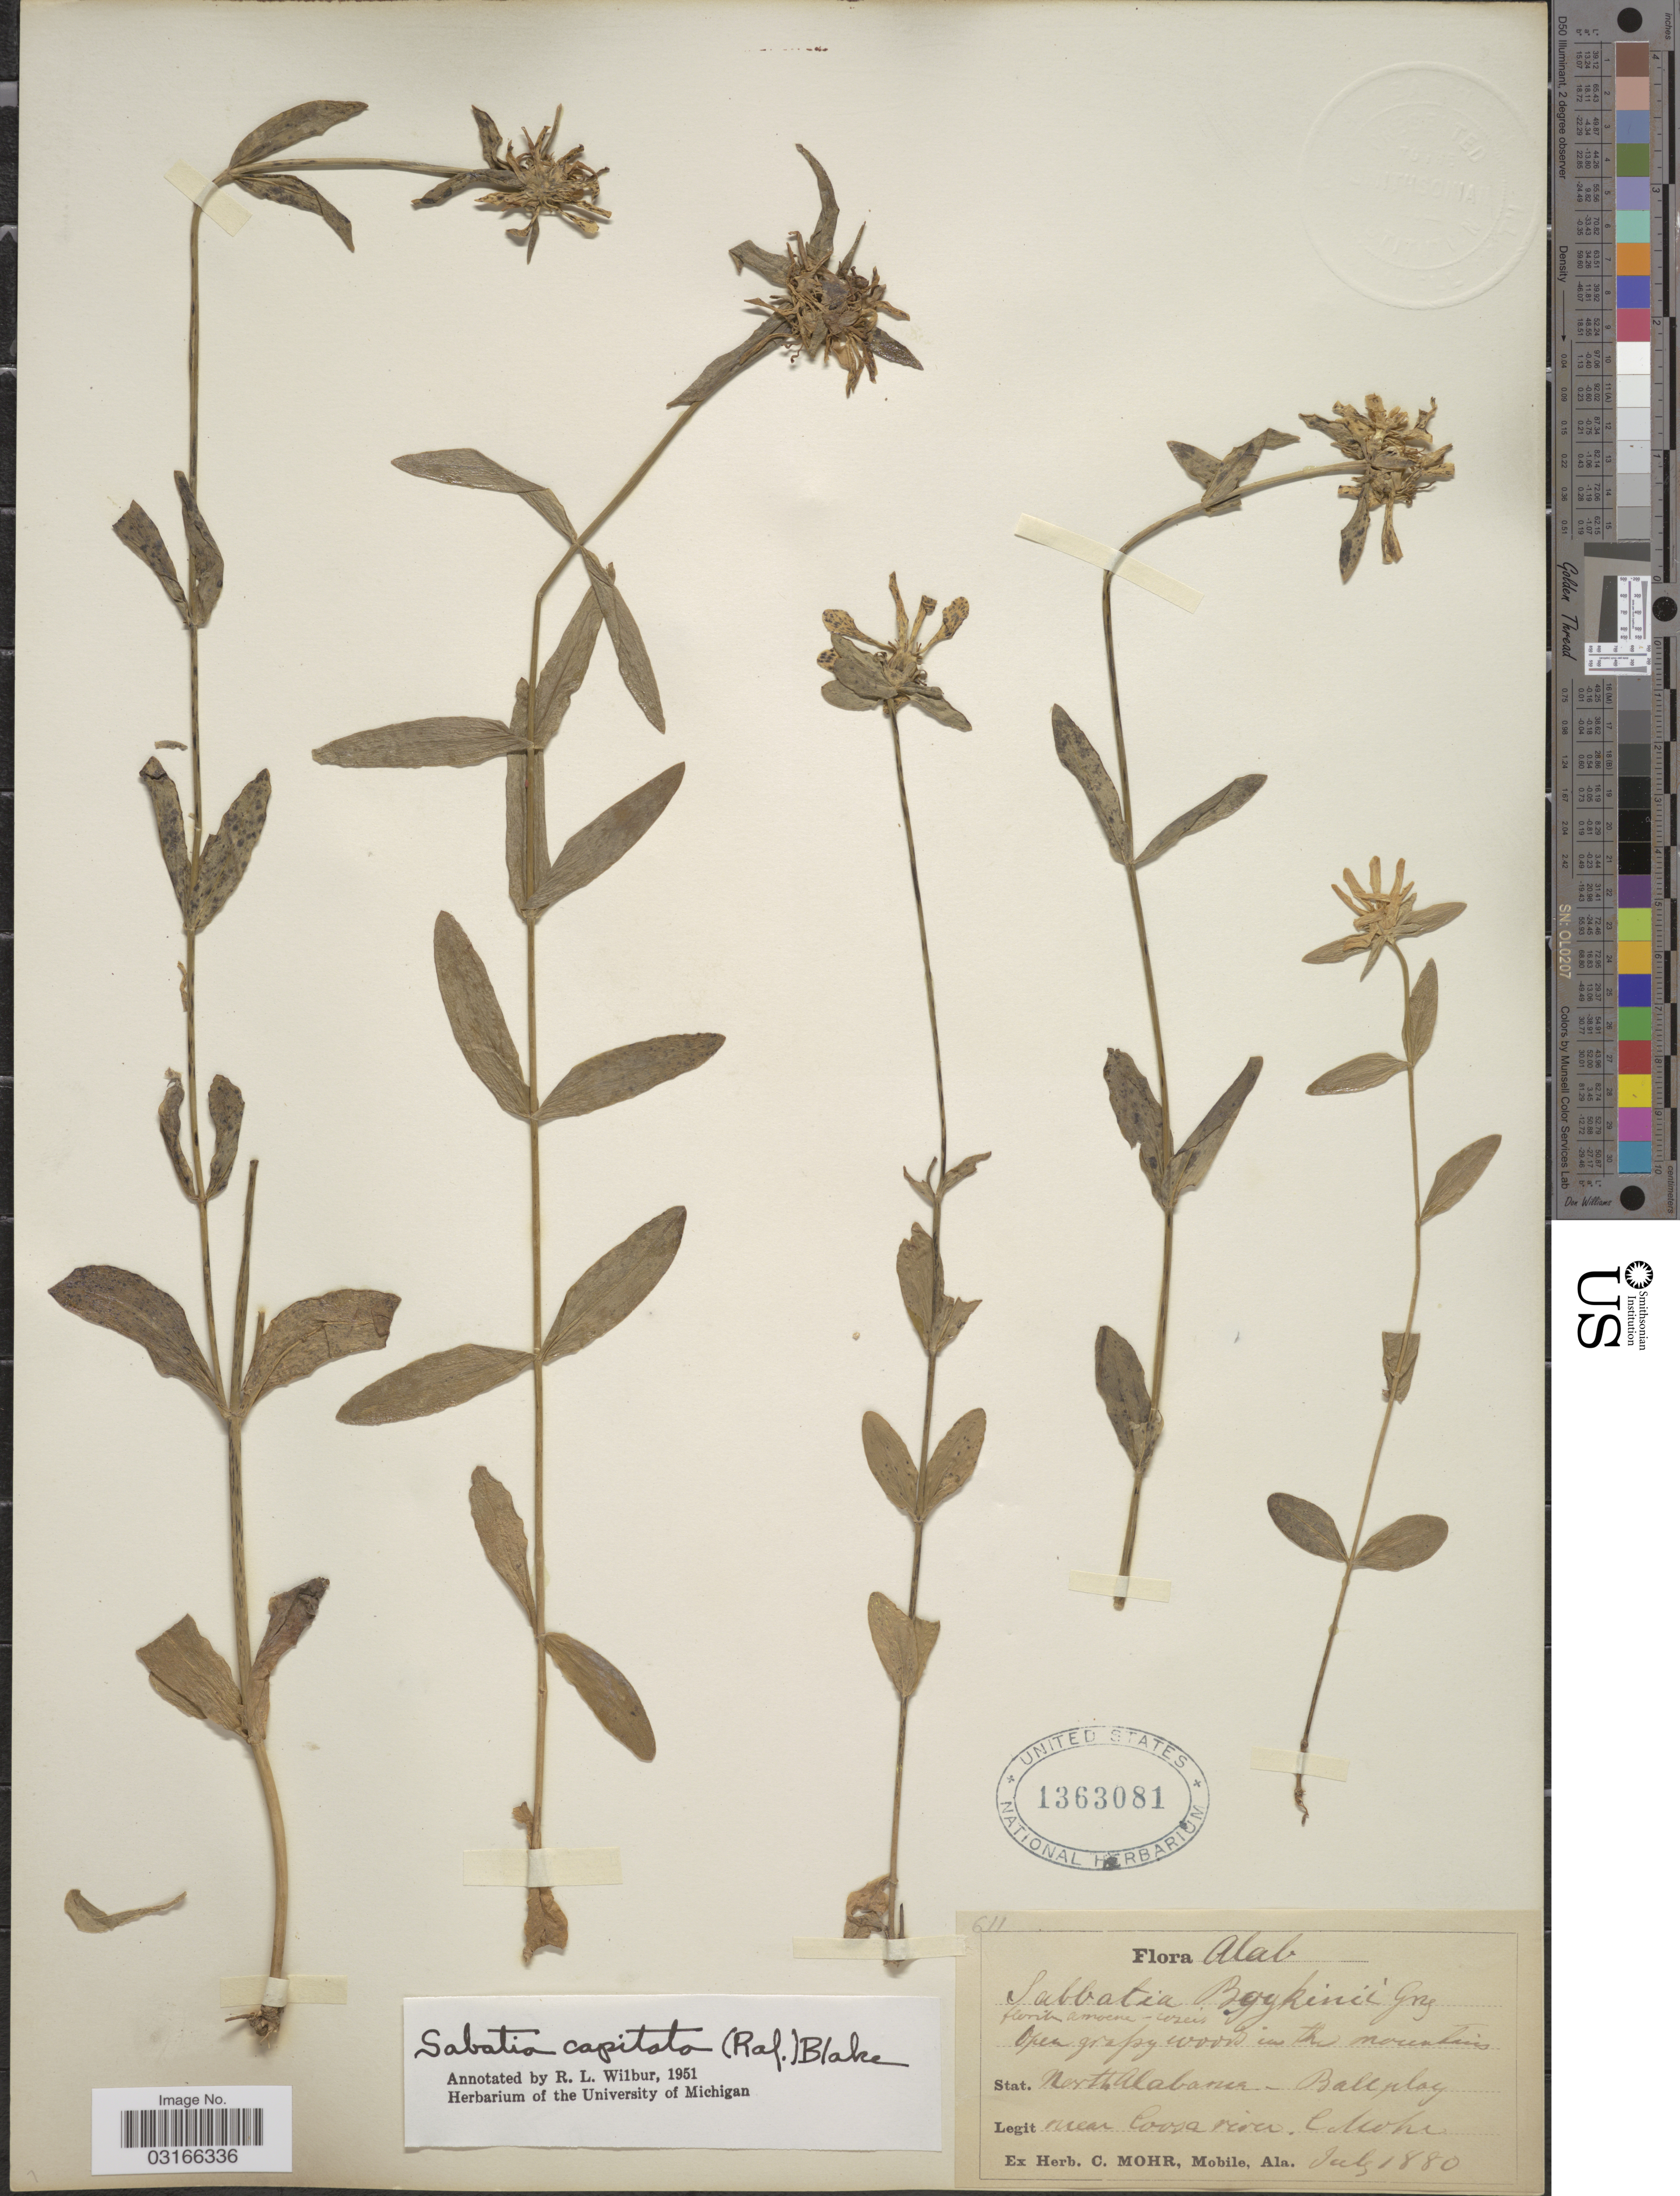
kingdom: Plantae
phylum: Tracheophyta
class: Magnoliopsida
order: Gentianales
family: Gentianaceae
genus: Sabatia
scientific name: Sabatia capitata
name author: (Raf.) S.F. Blake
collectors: C. T. Mohr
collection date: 1880-07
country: United States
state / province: Alabama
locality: Stat. North Alabama. Ballplay. Near Coosa river.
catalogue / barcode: US 1363081